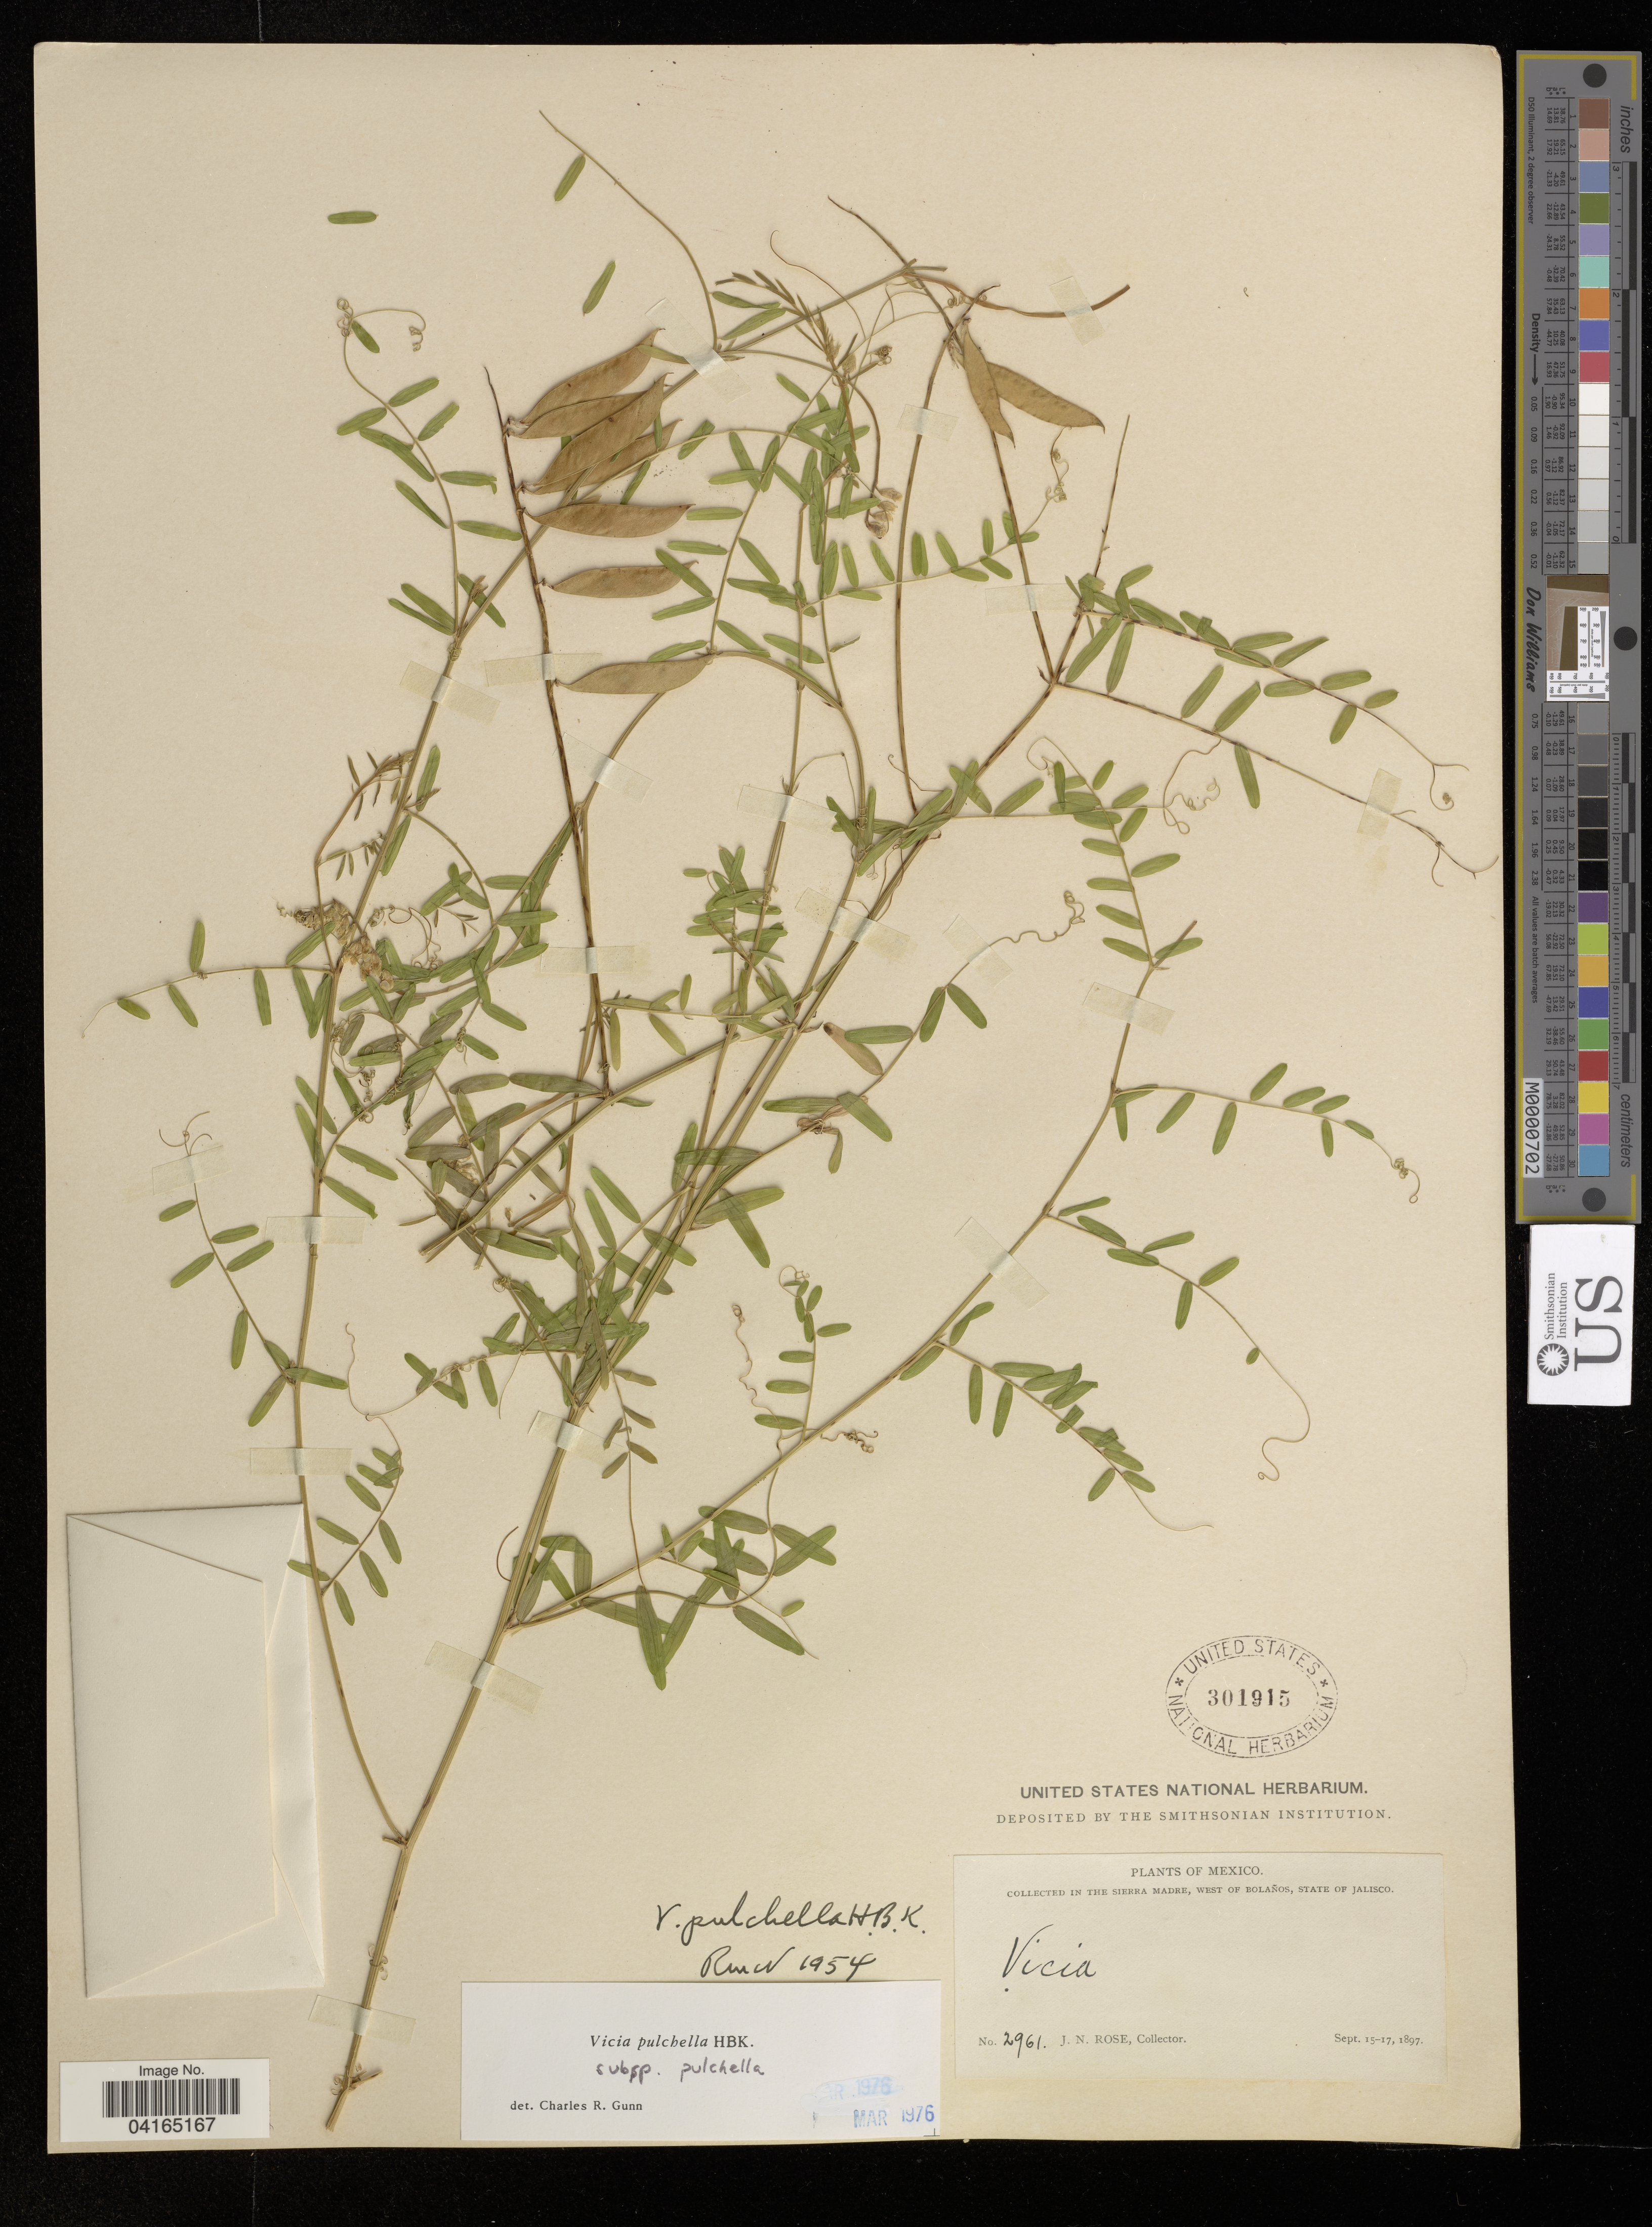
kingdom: Plantae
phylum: Tracheophyta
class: Magnoliopsida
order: Fabales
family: Fabaceae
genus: Vicia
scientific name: Vicia pulchella subsp. pulchella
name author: Kunth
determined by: Hechenleitner, Paulina, RBG Edinburgh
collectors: J. V. Rose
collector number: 2961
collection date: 1897-09-15/1897-09-17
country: Mexico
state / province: Jalisco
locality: The Sierra Madre, West of Bolaños.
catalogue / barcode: US 301915